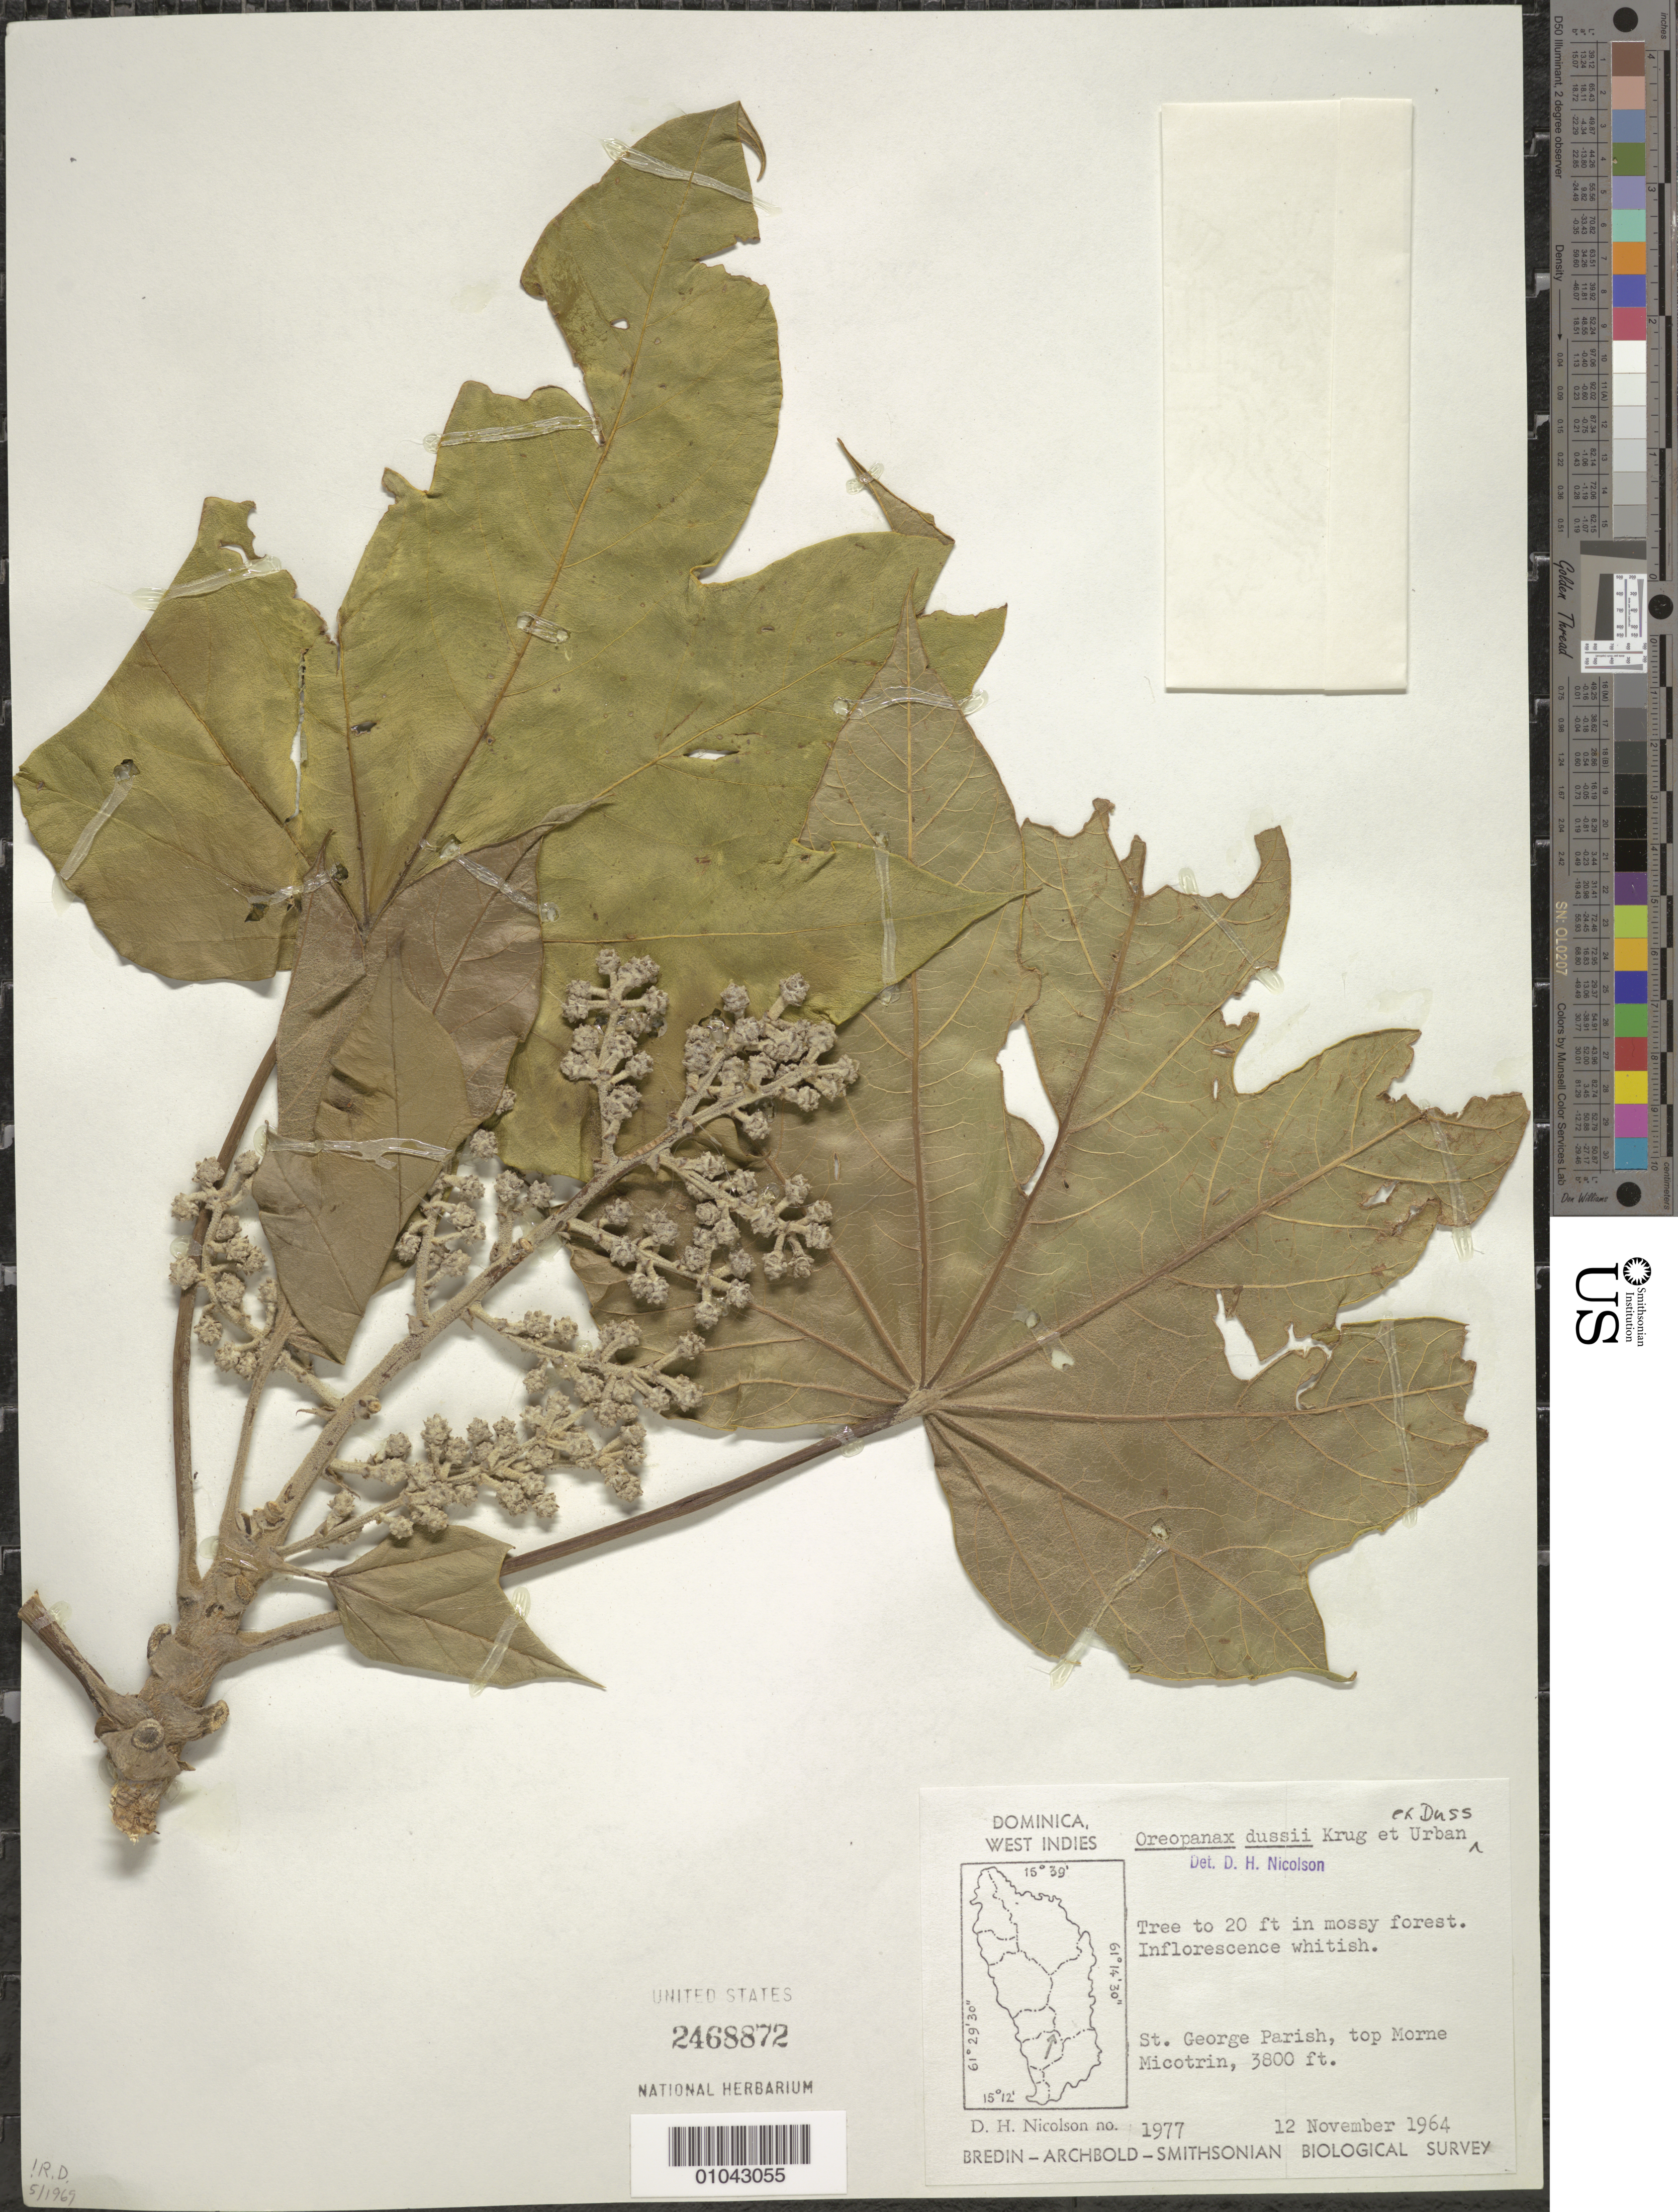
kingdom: Plantae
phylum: Tracheophyta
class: Magnoliopsida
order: Apiales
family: Araliaceae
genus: Oreopanax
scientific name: Oreopanax dussii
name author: Krug & Urb. ex Duss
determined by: Nicolson, Dan H.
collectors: D. H. Nicolson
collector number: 1977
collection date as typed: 12 Nov 1964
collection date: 1964-11-12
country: Dominica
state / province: St. George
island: Dominica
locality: Top Morne Micotrin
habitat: Mossy forest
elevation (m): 1158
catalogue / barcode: US 2468872